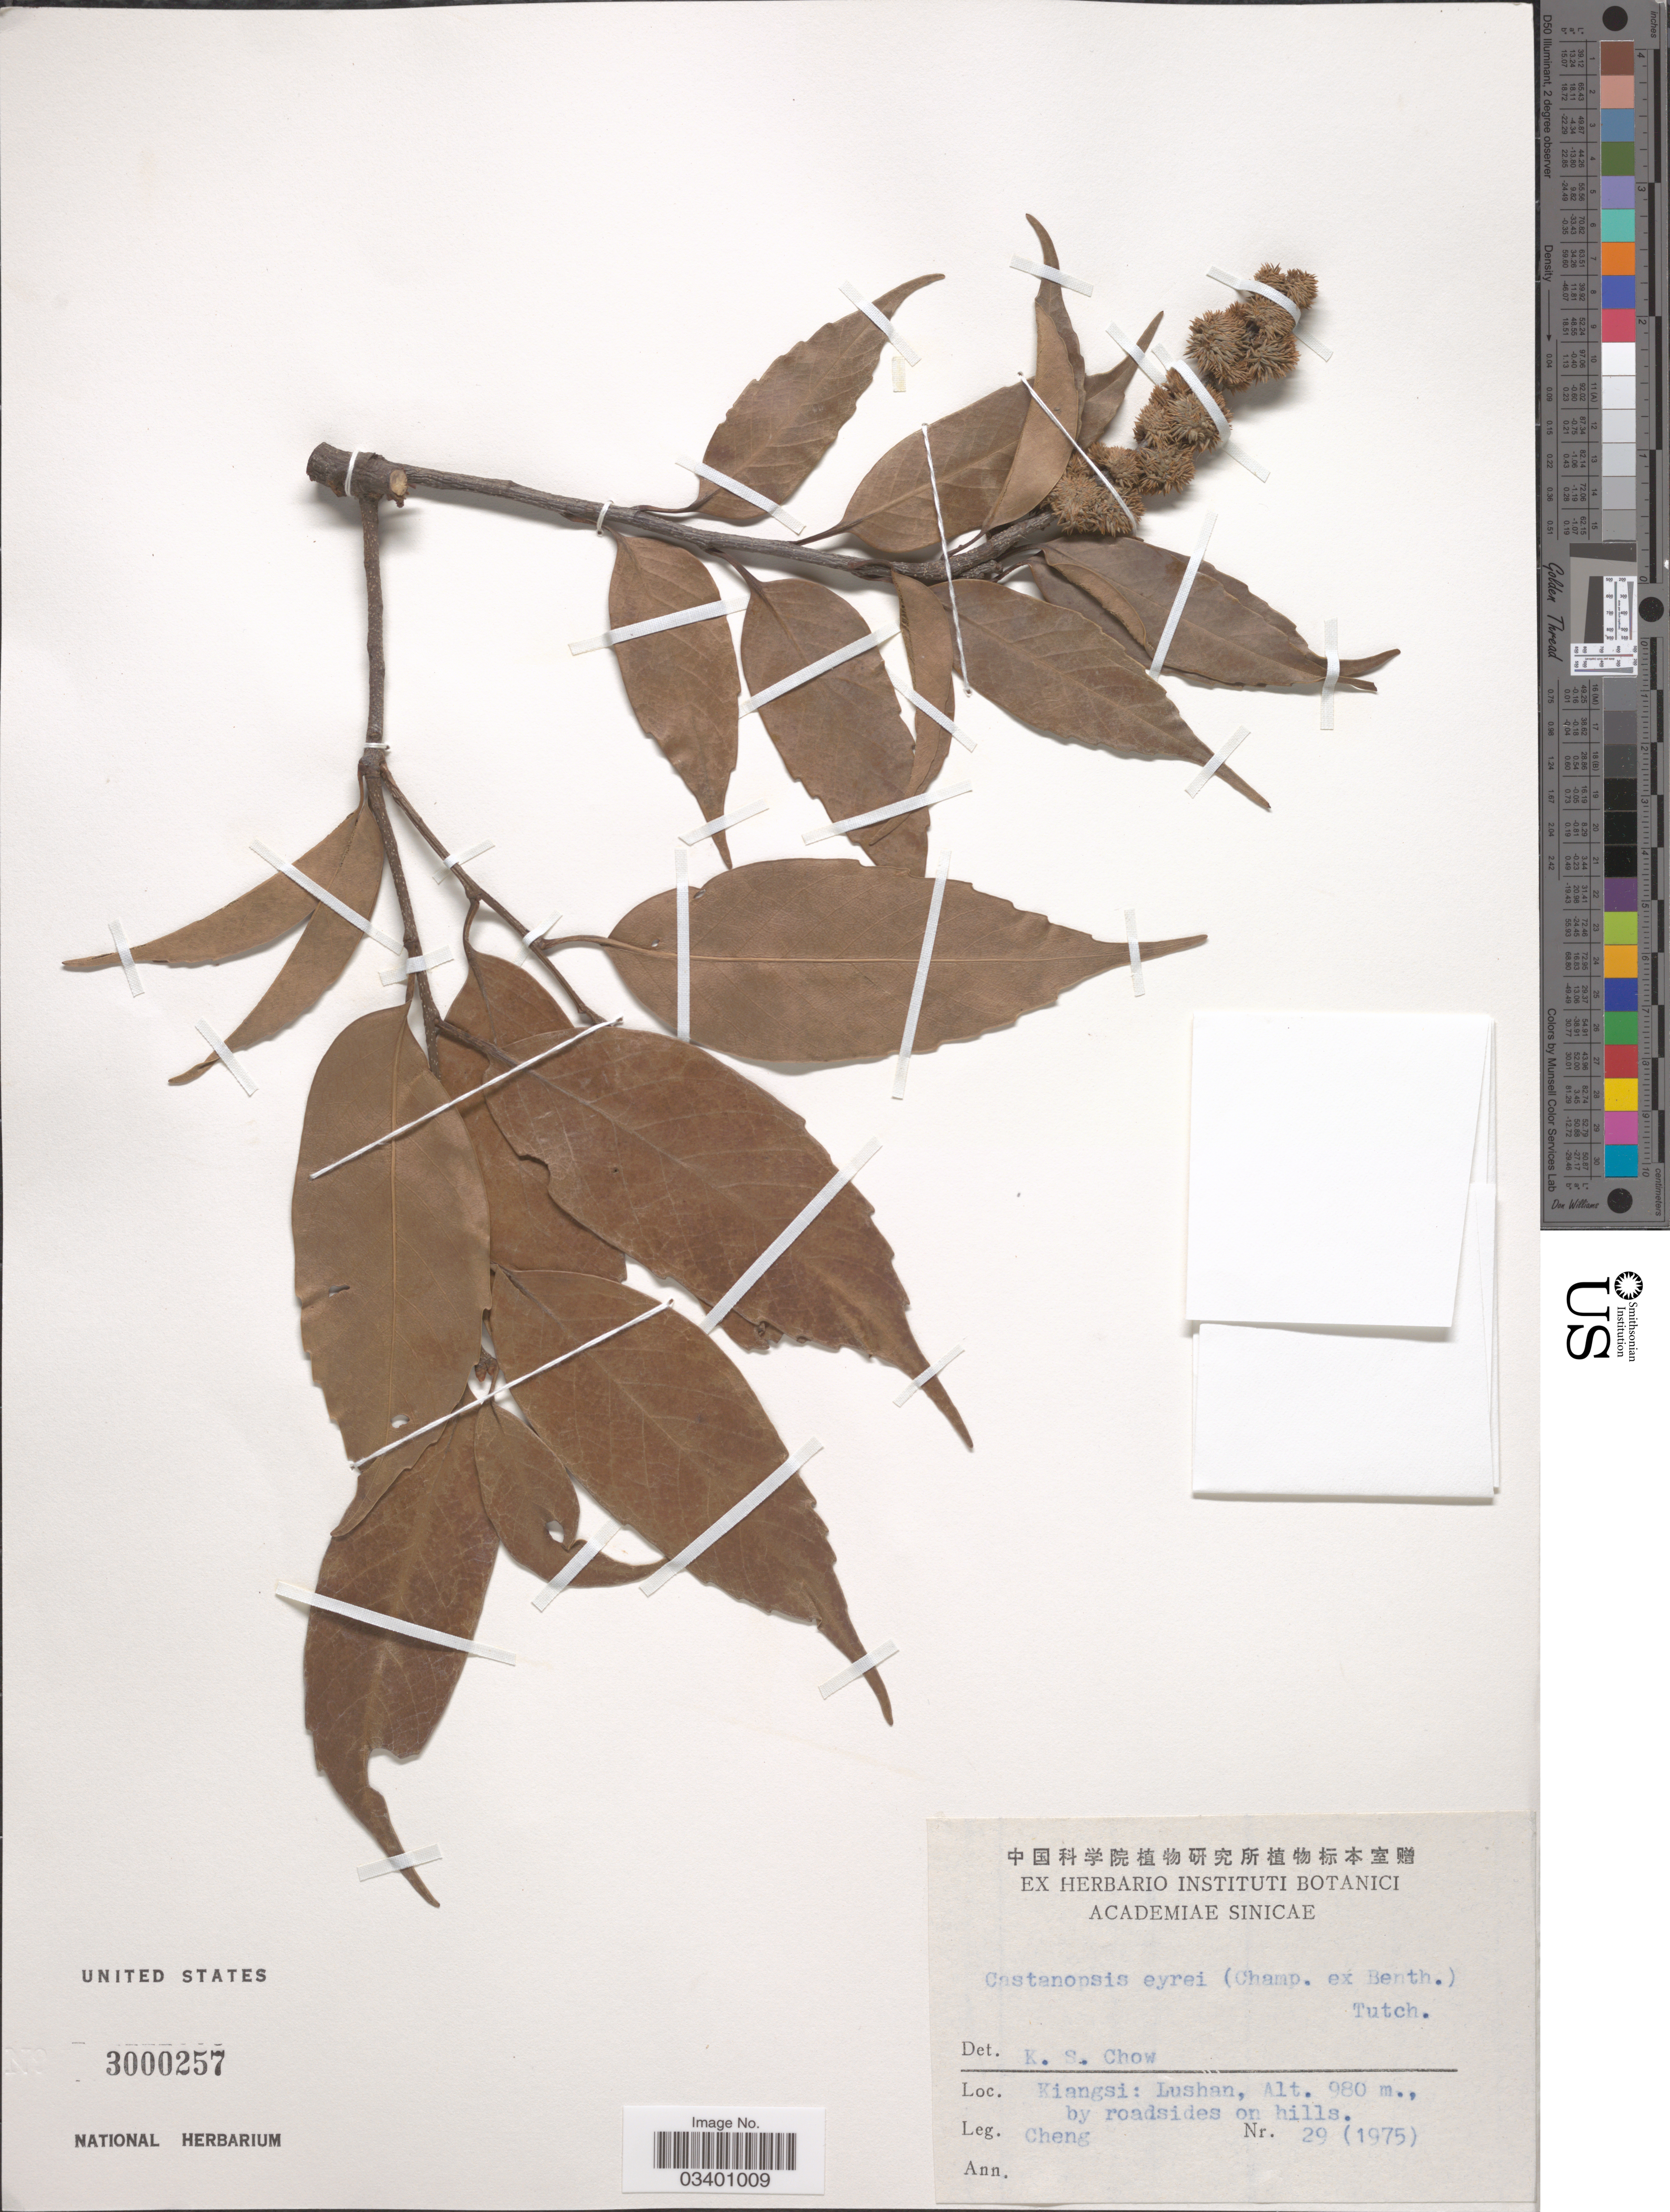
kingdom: Plantae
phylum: Tracheophyta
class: Magnoliopsida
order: Fagales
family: Fagaceae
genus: Castanopsis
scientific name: Castanopsis eyrei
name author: Tutcher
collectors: -. Cheng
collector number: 29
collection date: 1975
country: China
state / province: Jiangxi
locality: Kiangsi: Lushan, by roadside on hills.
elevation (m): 980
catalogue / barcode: US 3000257